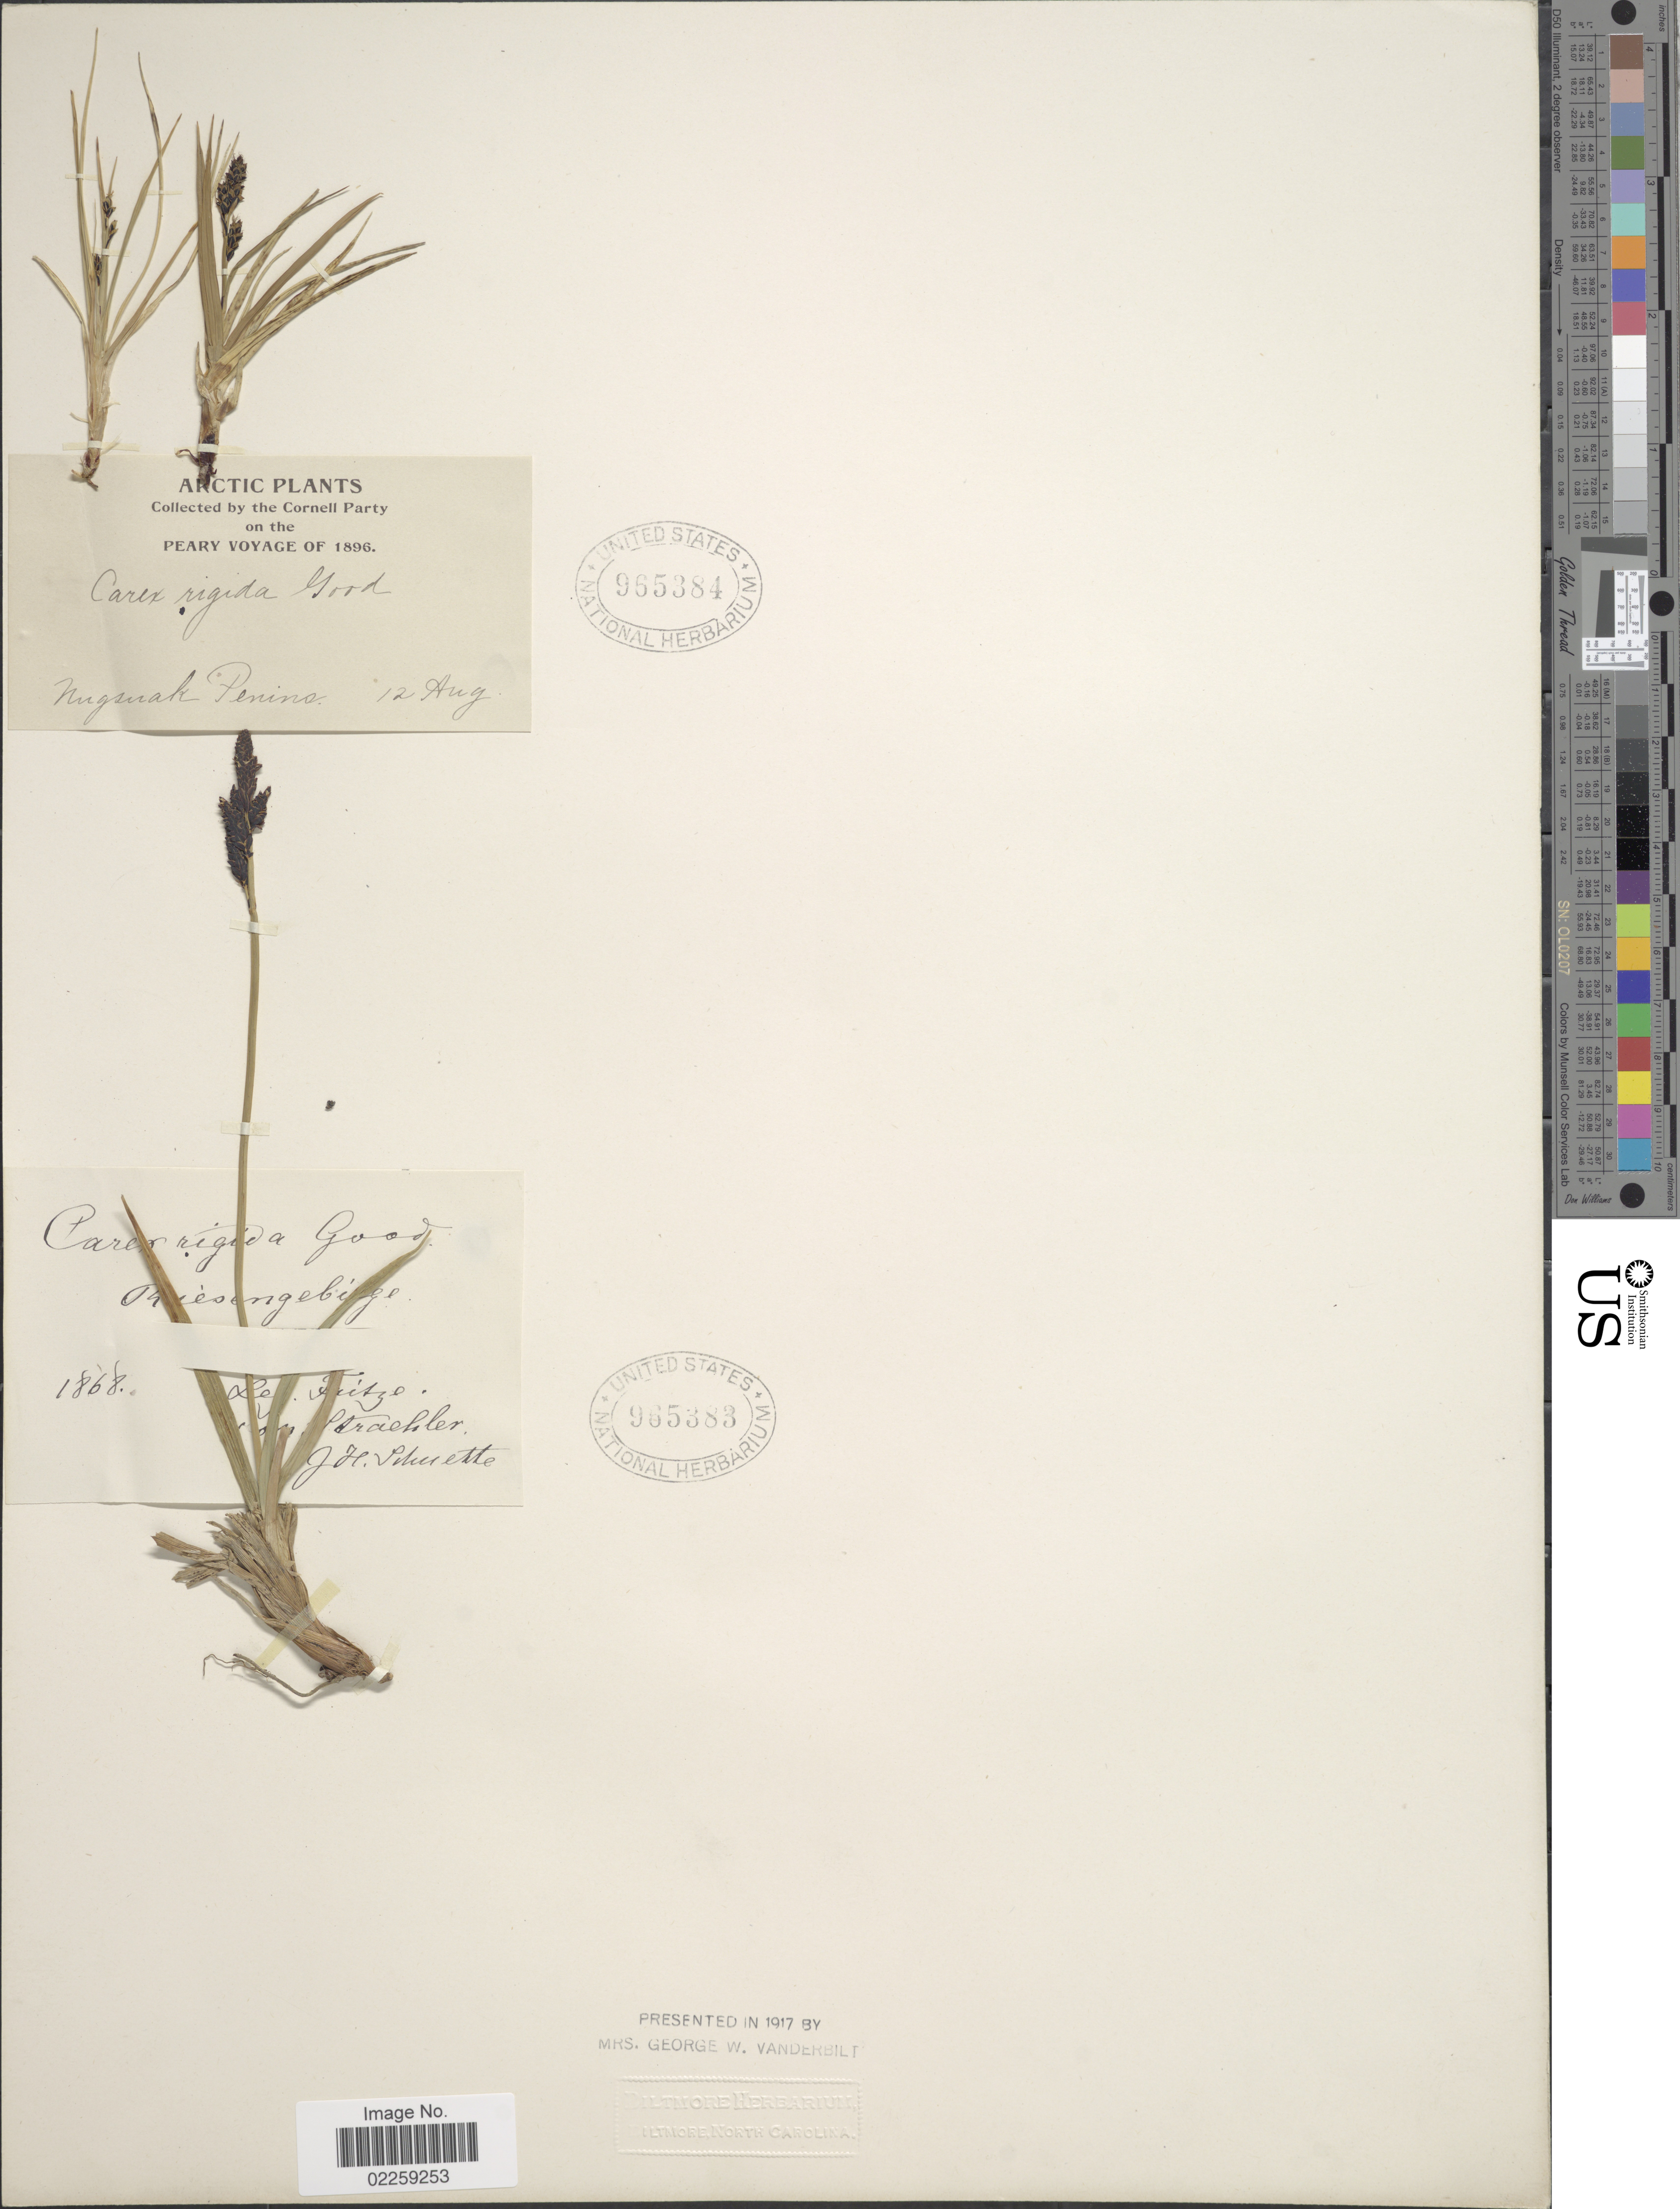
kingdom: Plantae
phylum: Tracheophyta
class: Liliopsida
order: Poales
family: Cyperaceae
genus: Carex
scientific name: Carex dacica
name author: Heuff.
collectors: Fritze, Straehler & J. H. Schuette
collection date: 1868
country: Poland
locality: Riesengebirge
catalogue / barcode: US 965383